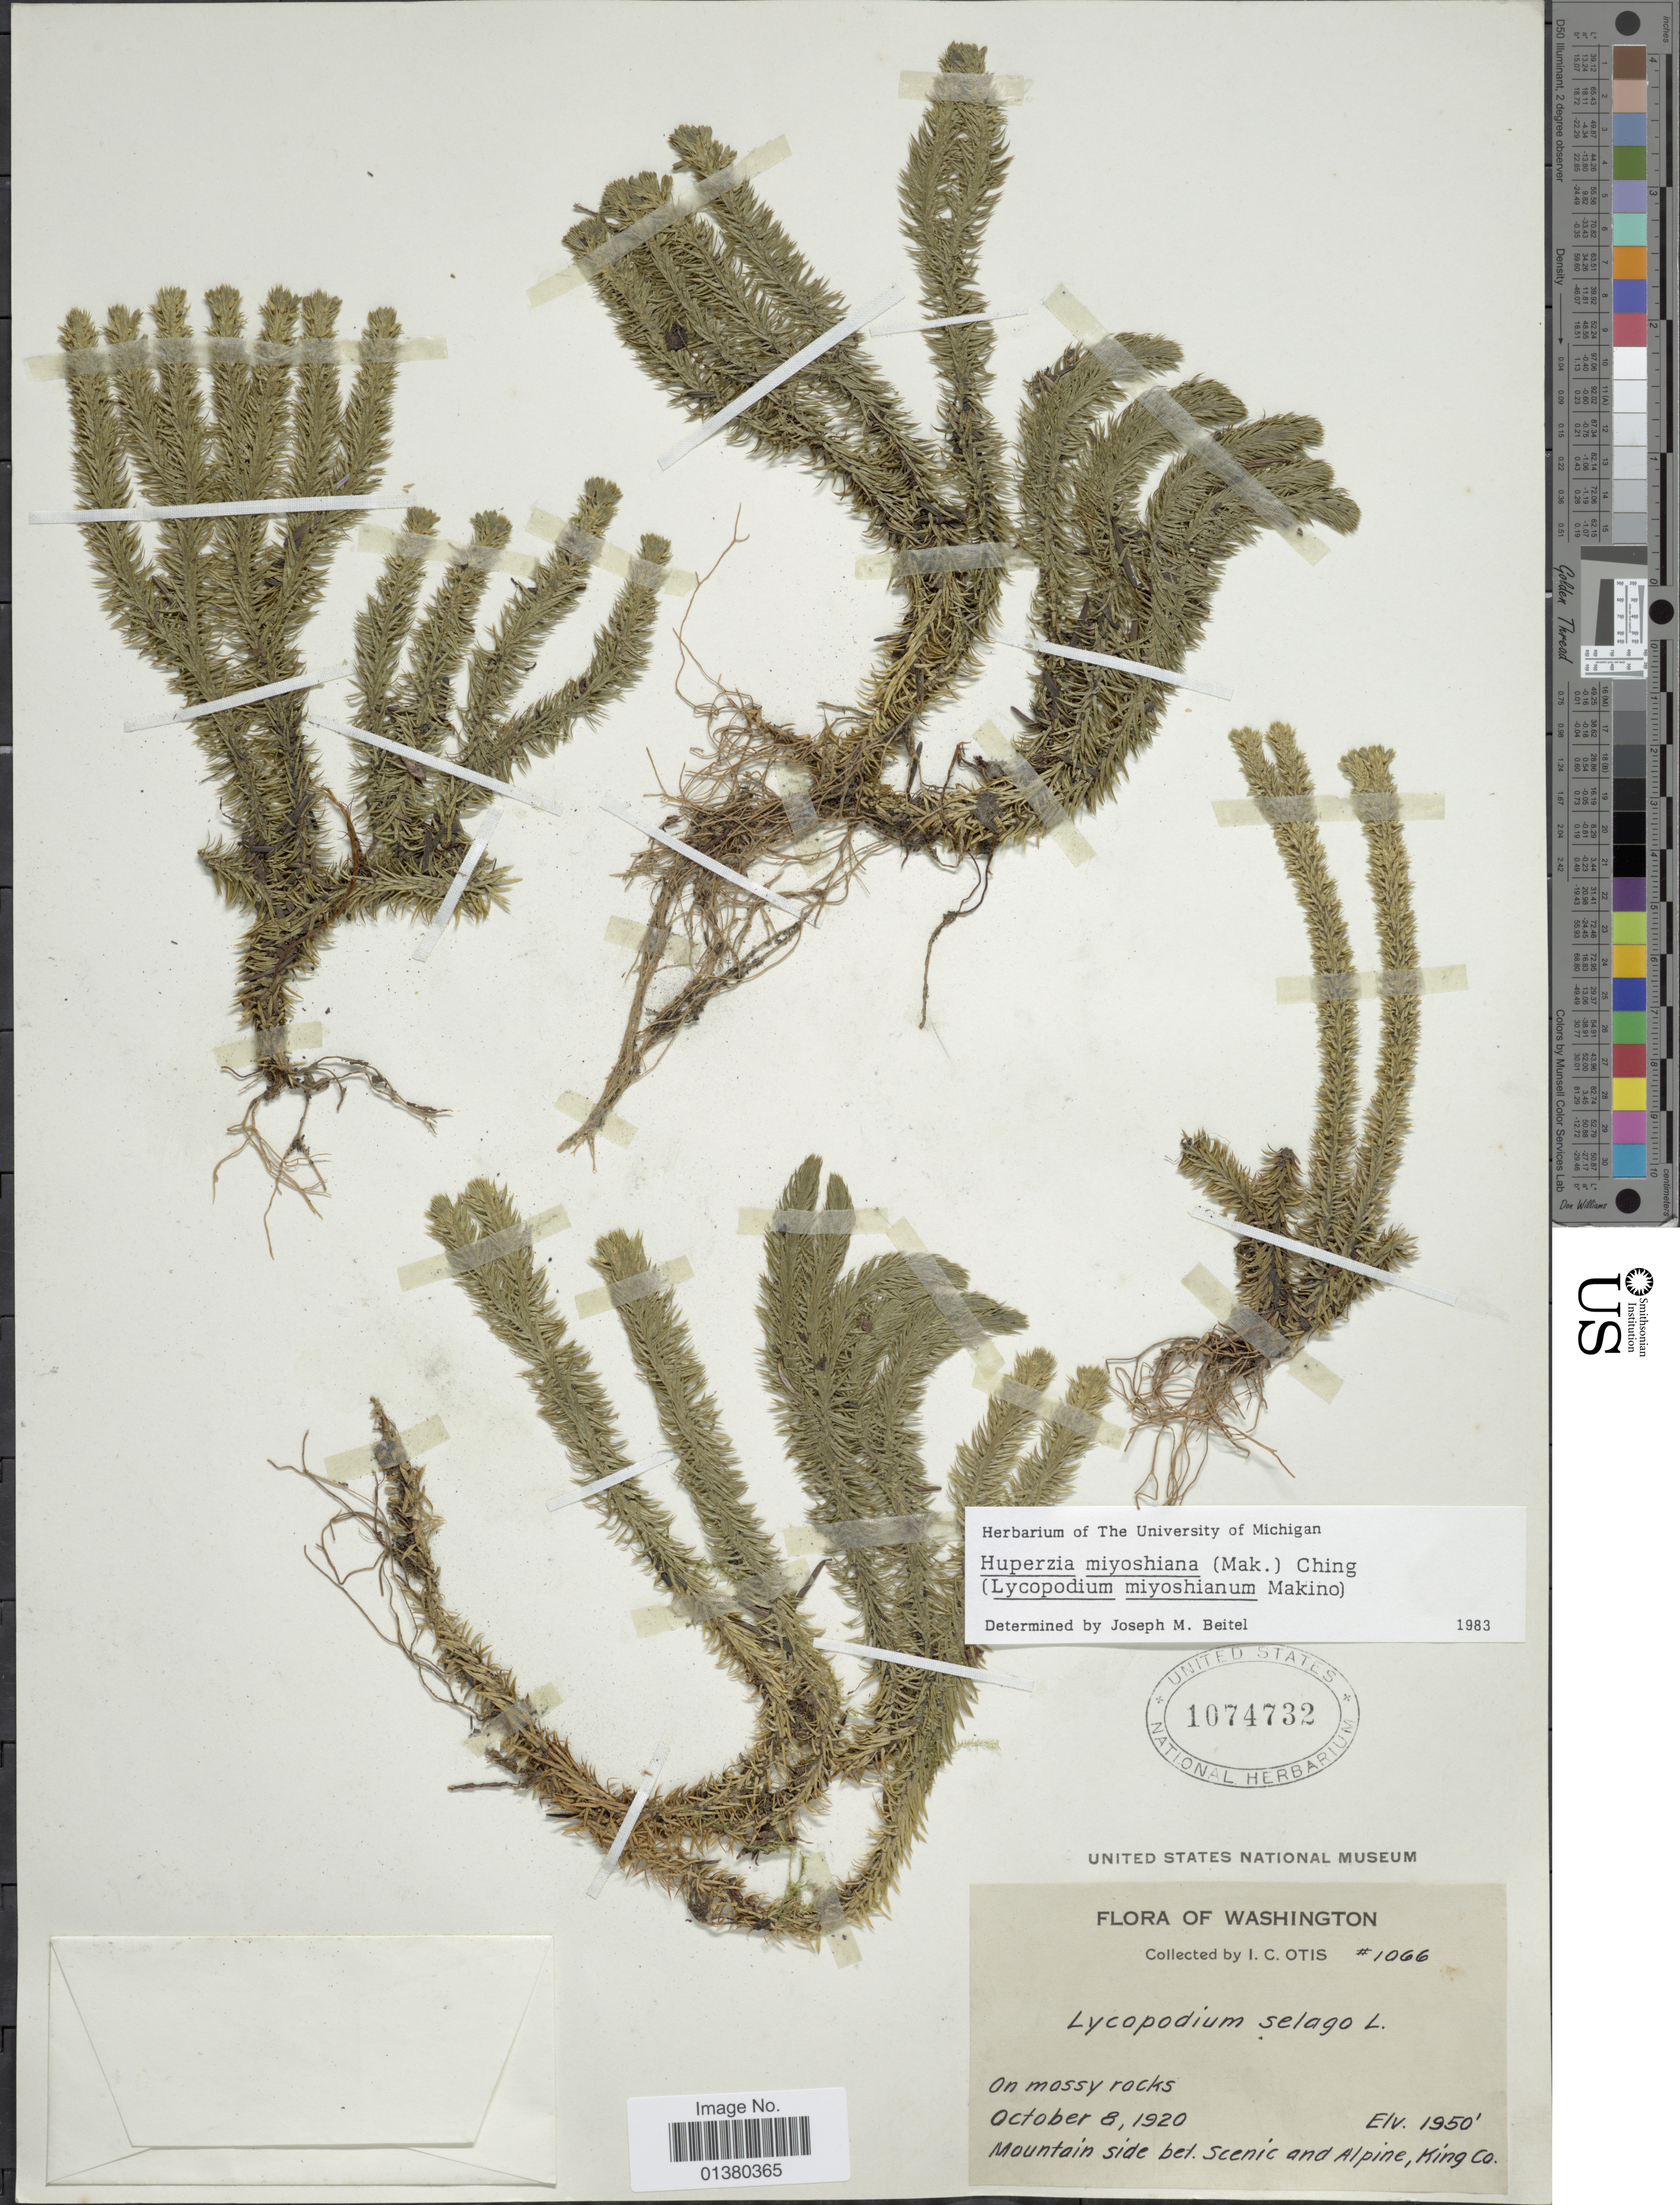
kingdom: Plantae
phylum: Tracheophyta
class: Lycopodiopsida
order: Lycopodiales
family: Lycopodiaceae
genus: Huperzia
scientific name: Huperzia miyoshiana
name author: (Makino) Ching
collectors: I. C. Otis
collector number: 1066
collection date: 1920-10-08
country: United States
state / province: Washington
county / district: King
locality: Mountain side bet Scenic and Alpine, King Co.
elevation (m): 594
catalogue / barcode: US 1074732